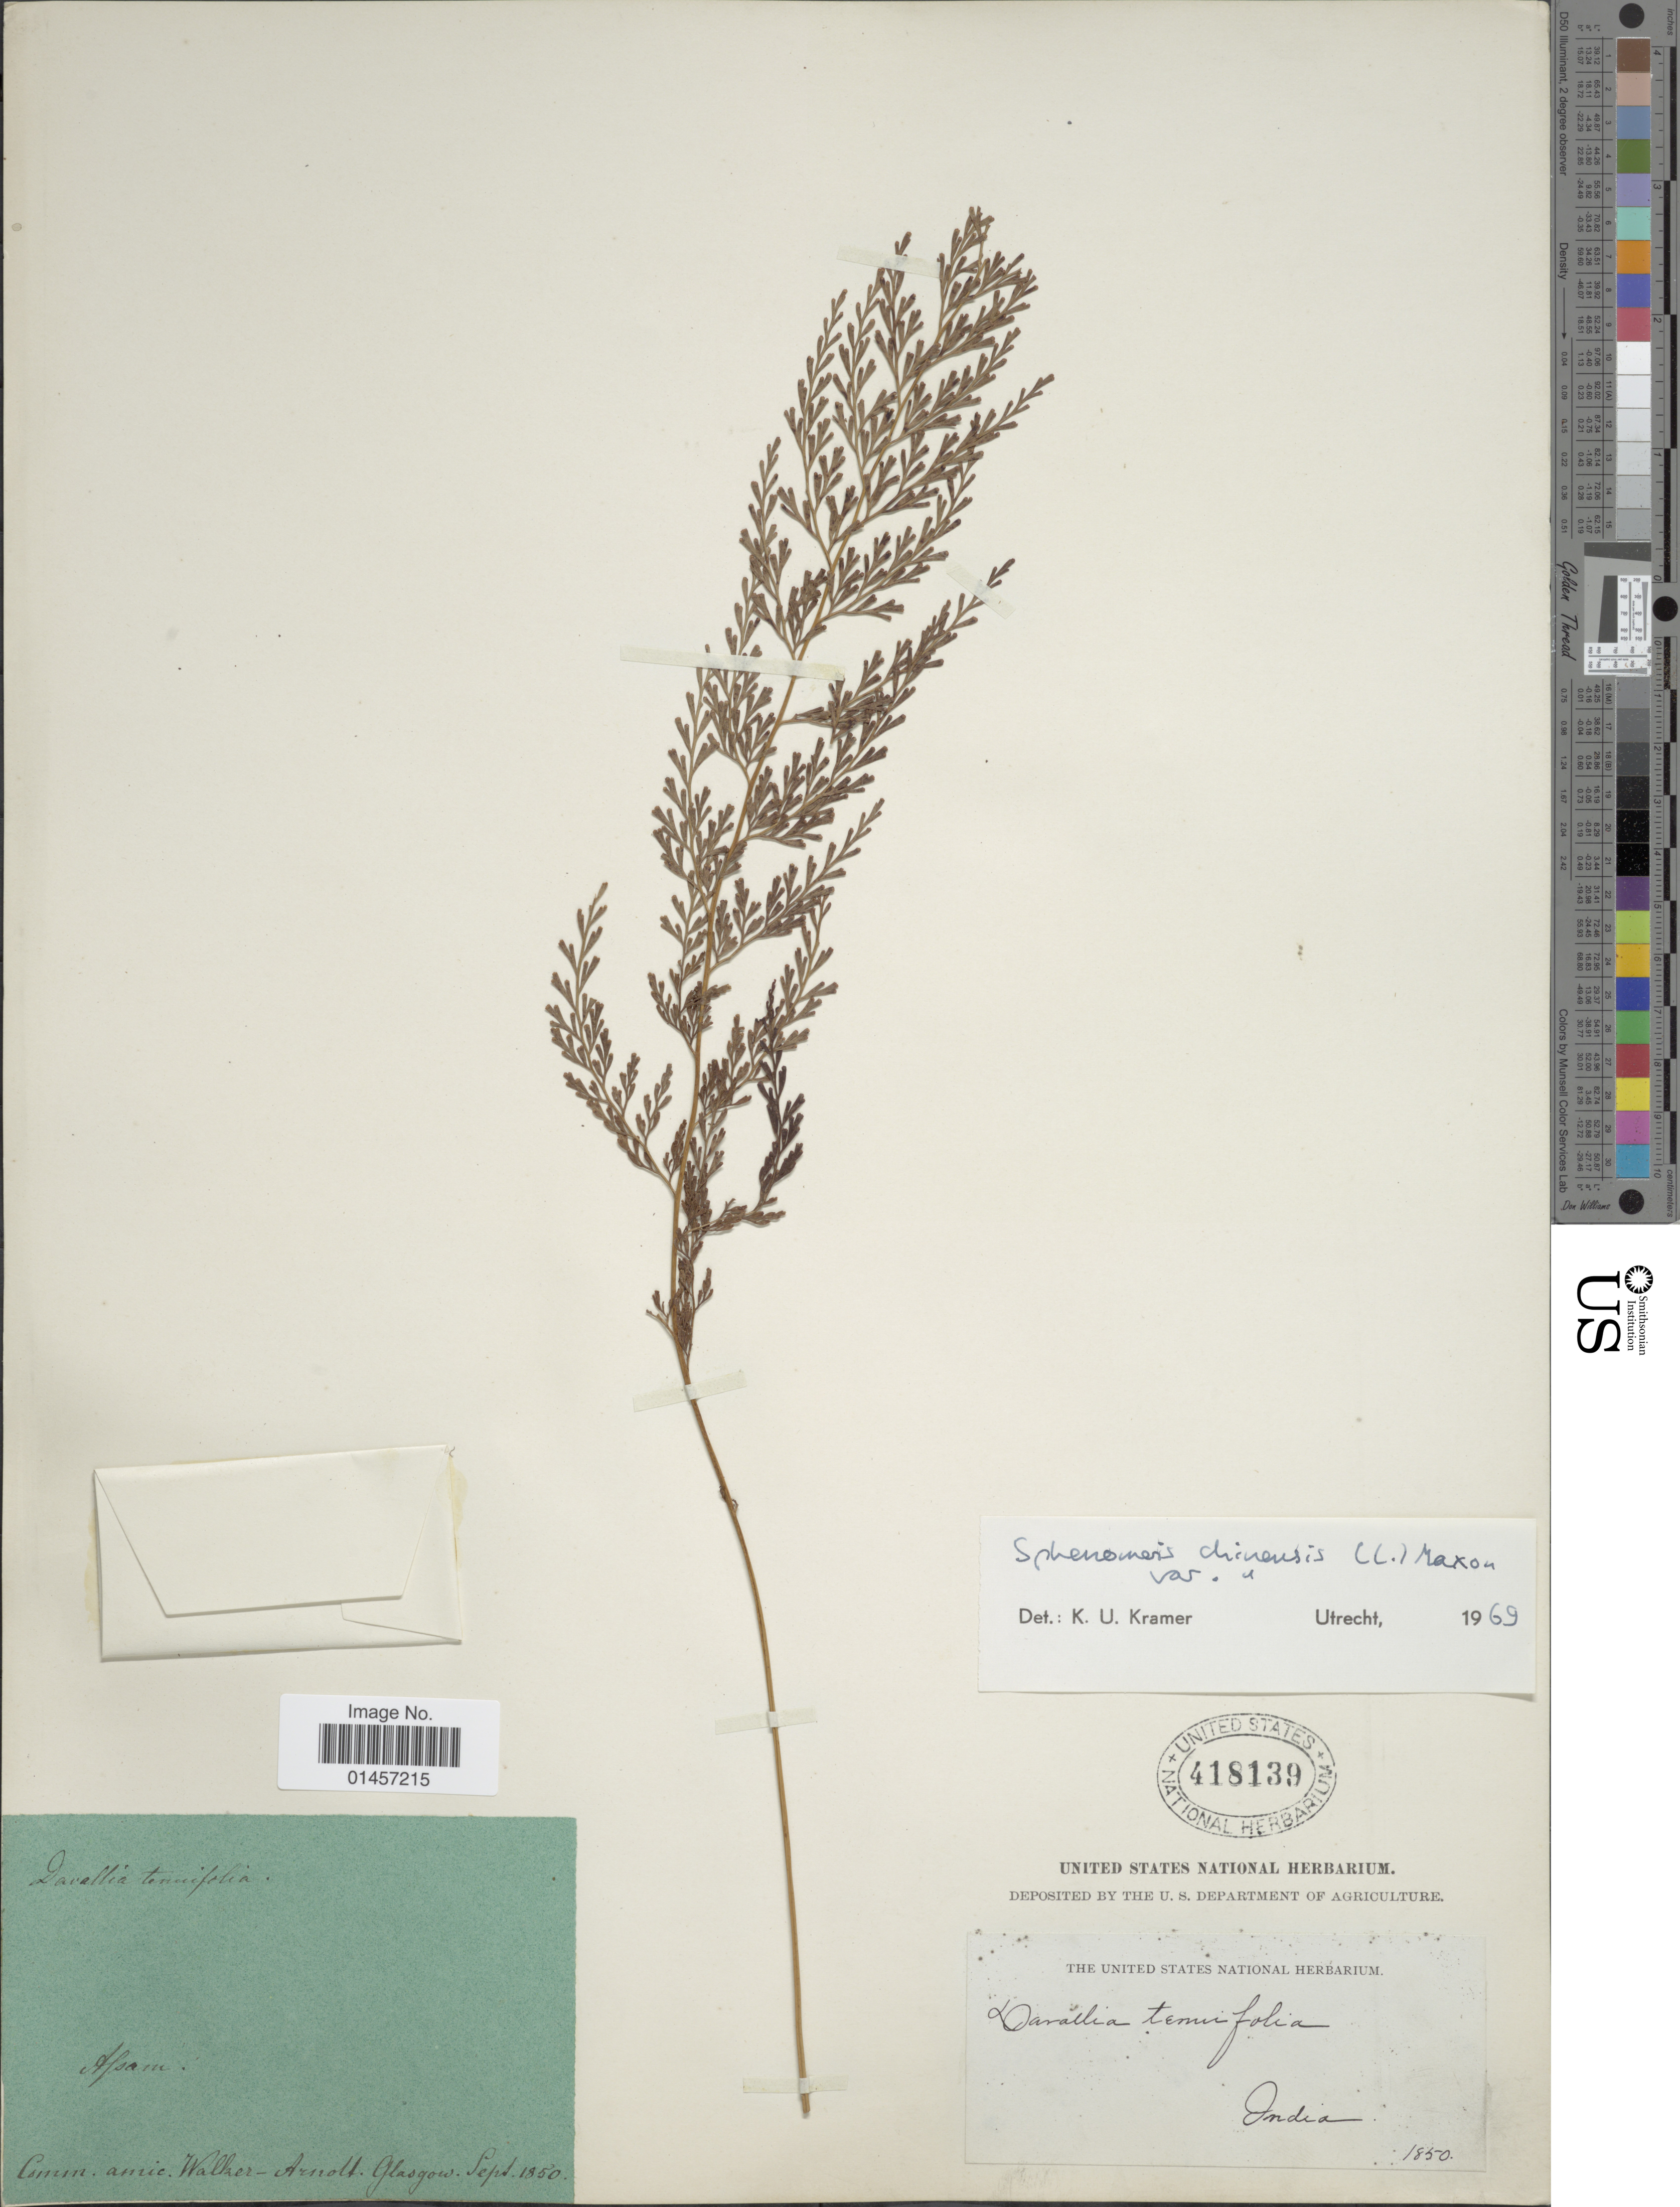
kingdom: Plantae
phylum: Tracheophyta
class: Polypodiopsida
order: Polypodiales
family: Lindsaeaceae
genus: Sphenomeris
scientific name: Sphenomeris chinensis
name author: (L.) Maxon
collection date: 1850-09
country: India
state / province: Assam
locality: Assam, India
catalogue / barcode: US 418139